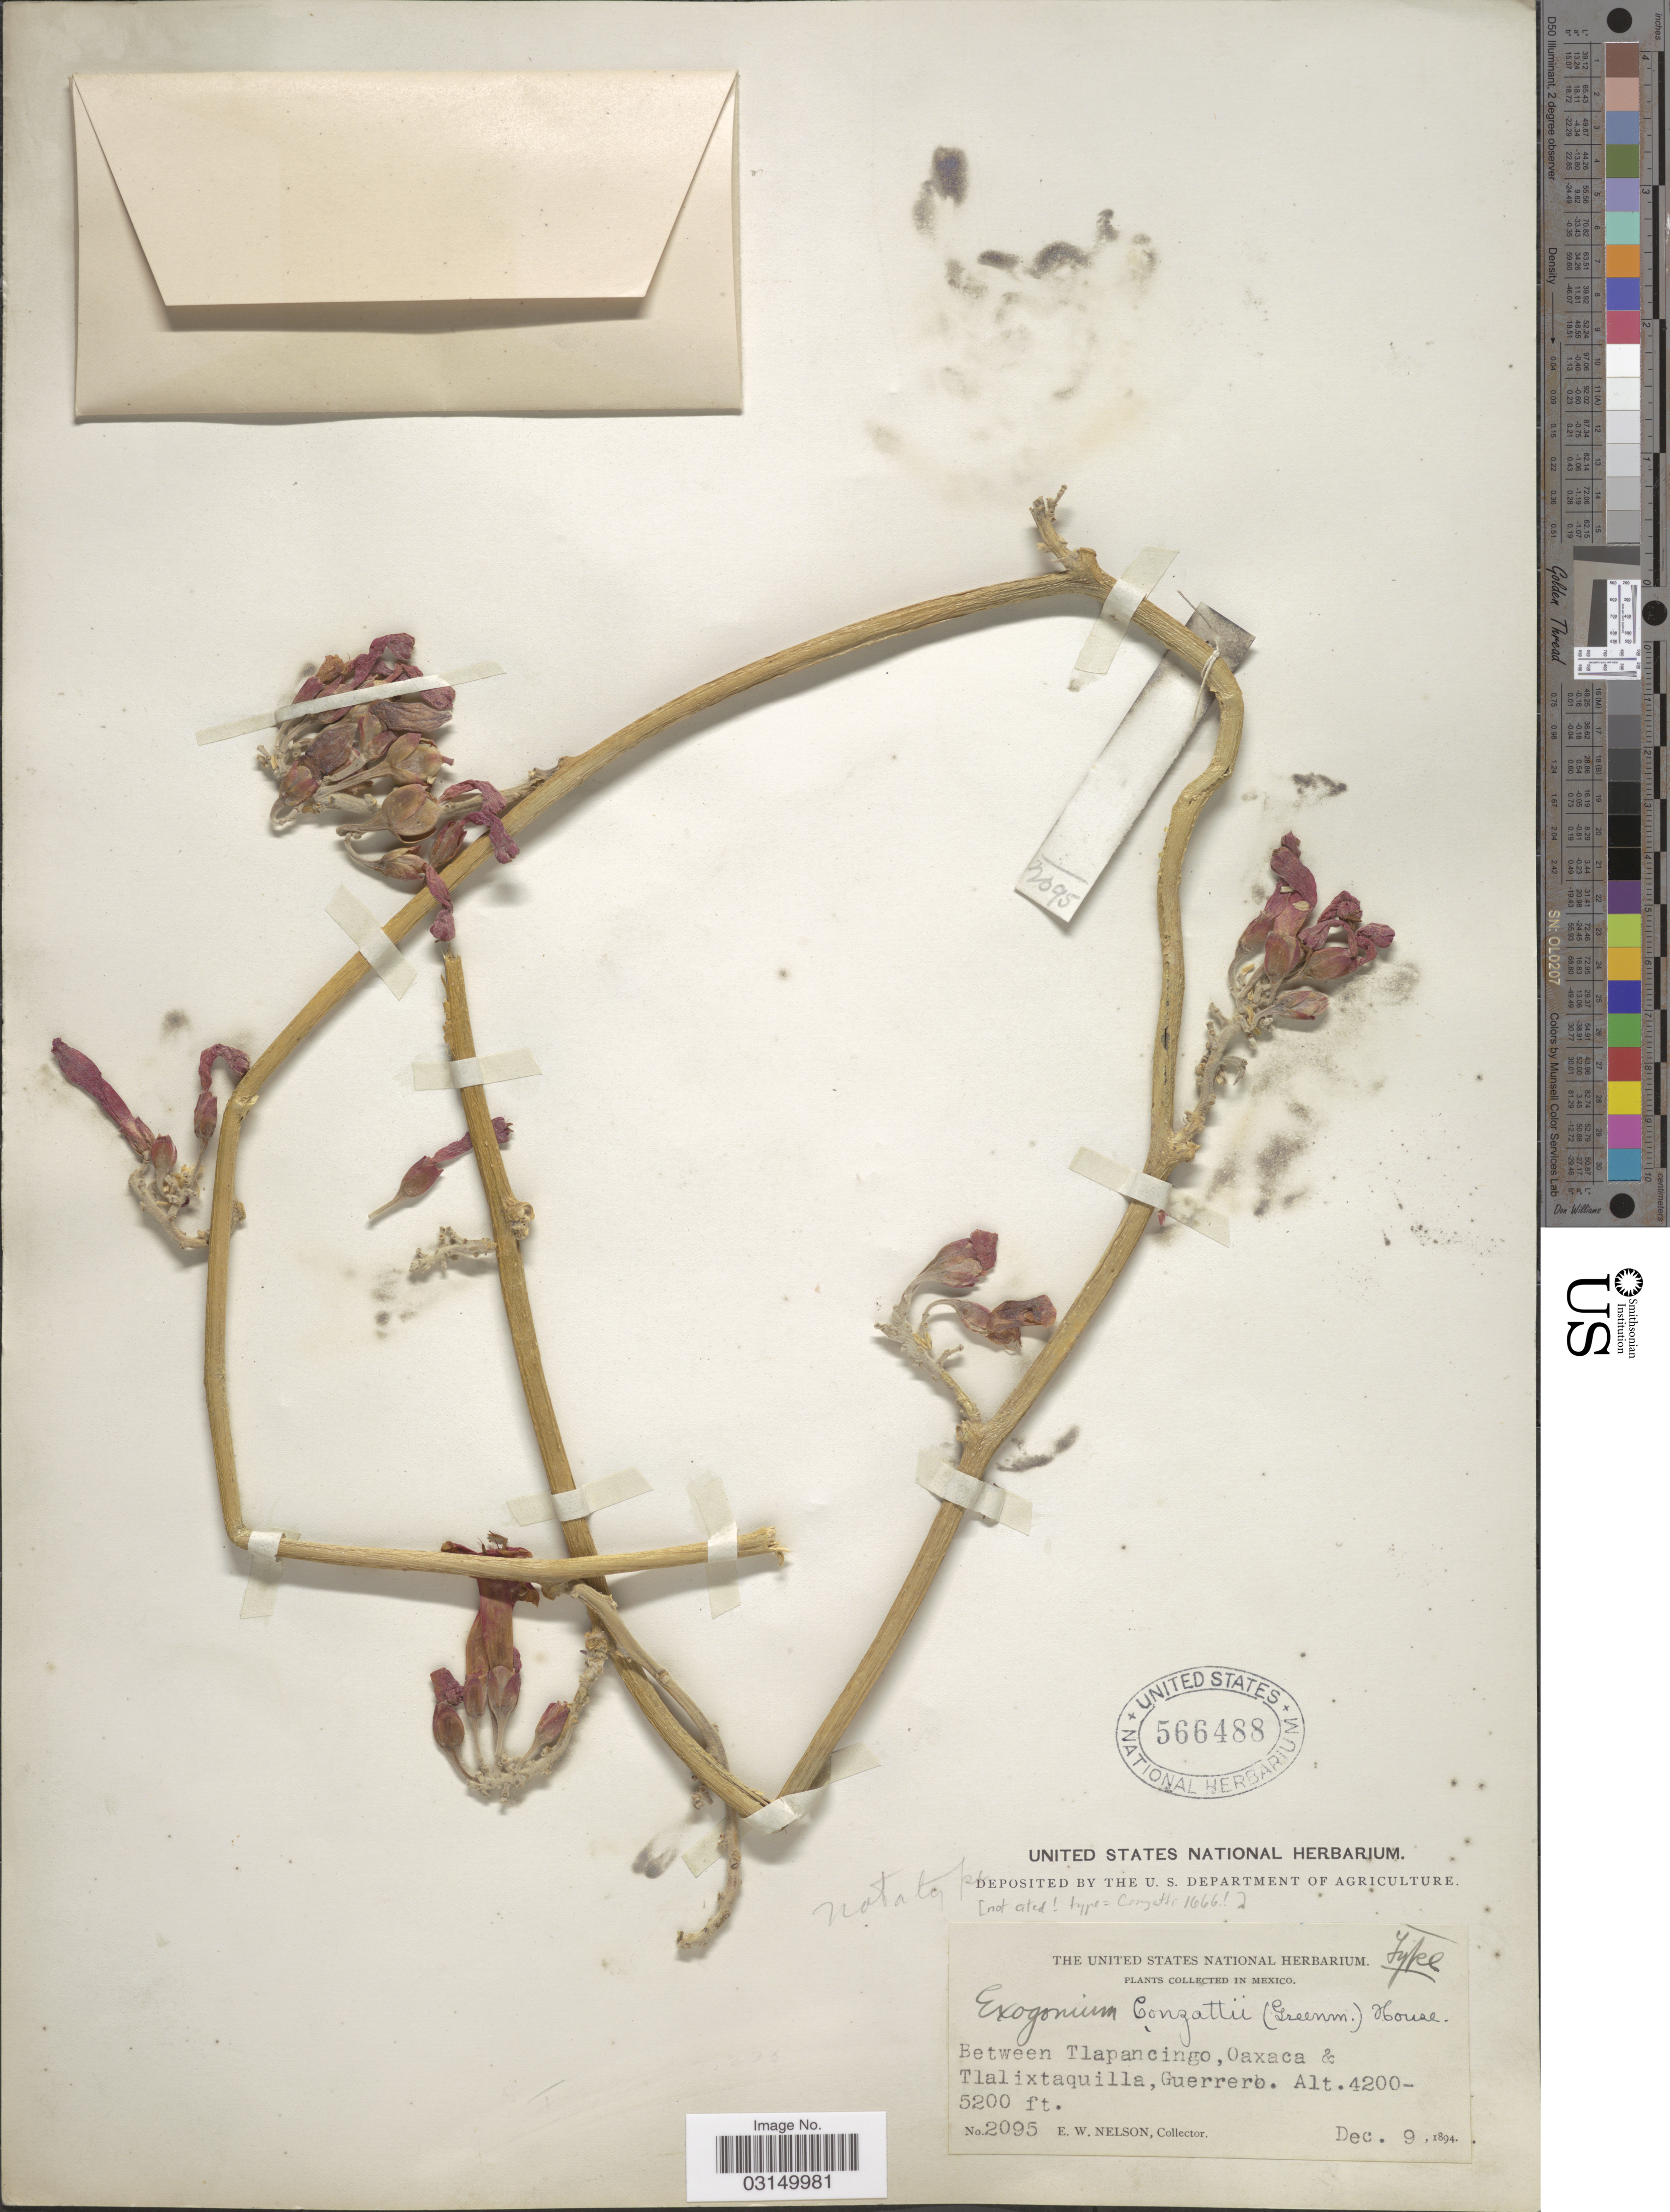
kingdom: Plantae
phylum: Tracheophyta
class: Magnoliopsida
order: Solanales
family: Convolvulaceae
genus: Ipomoea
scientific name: Ipomoea conzattii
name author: Greenm.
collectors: E. W. Nelson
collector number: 2095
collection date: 1894-12-09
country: Mexico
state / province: Guerrero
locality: Between Tlapancingo, Oaxaca Tlalixtaquilla.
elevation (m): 1280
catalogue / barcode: US 566488